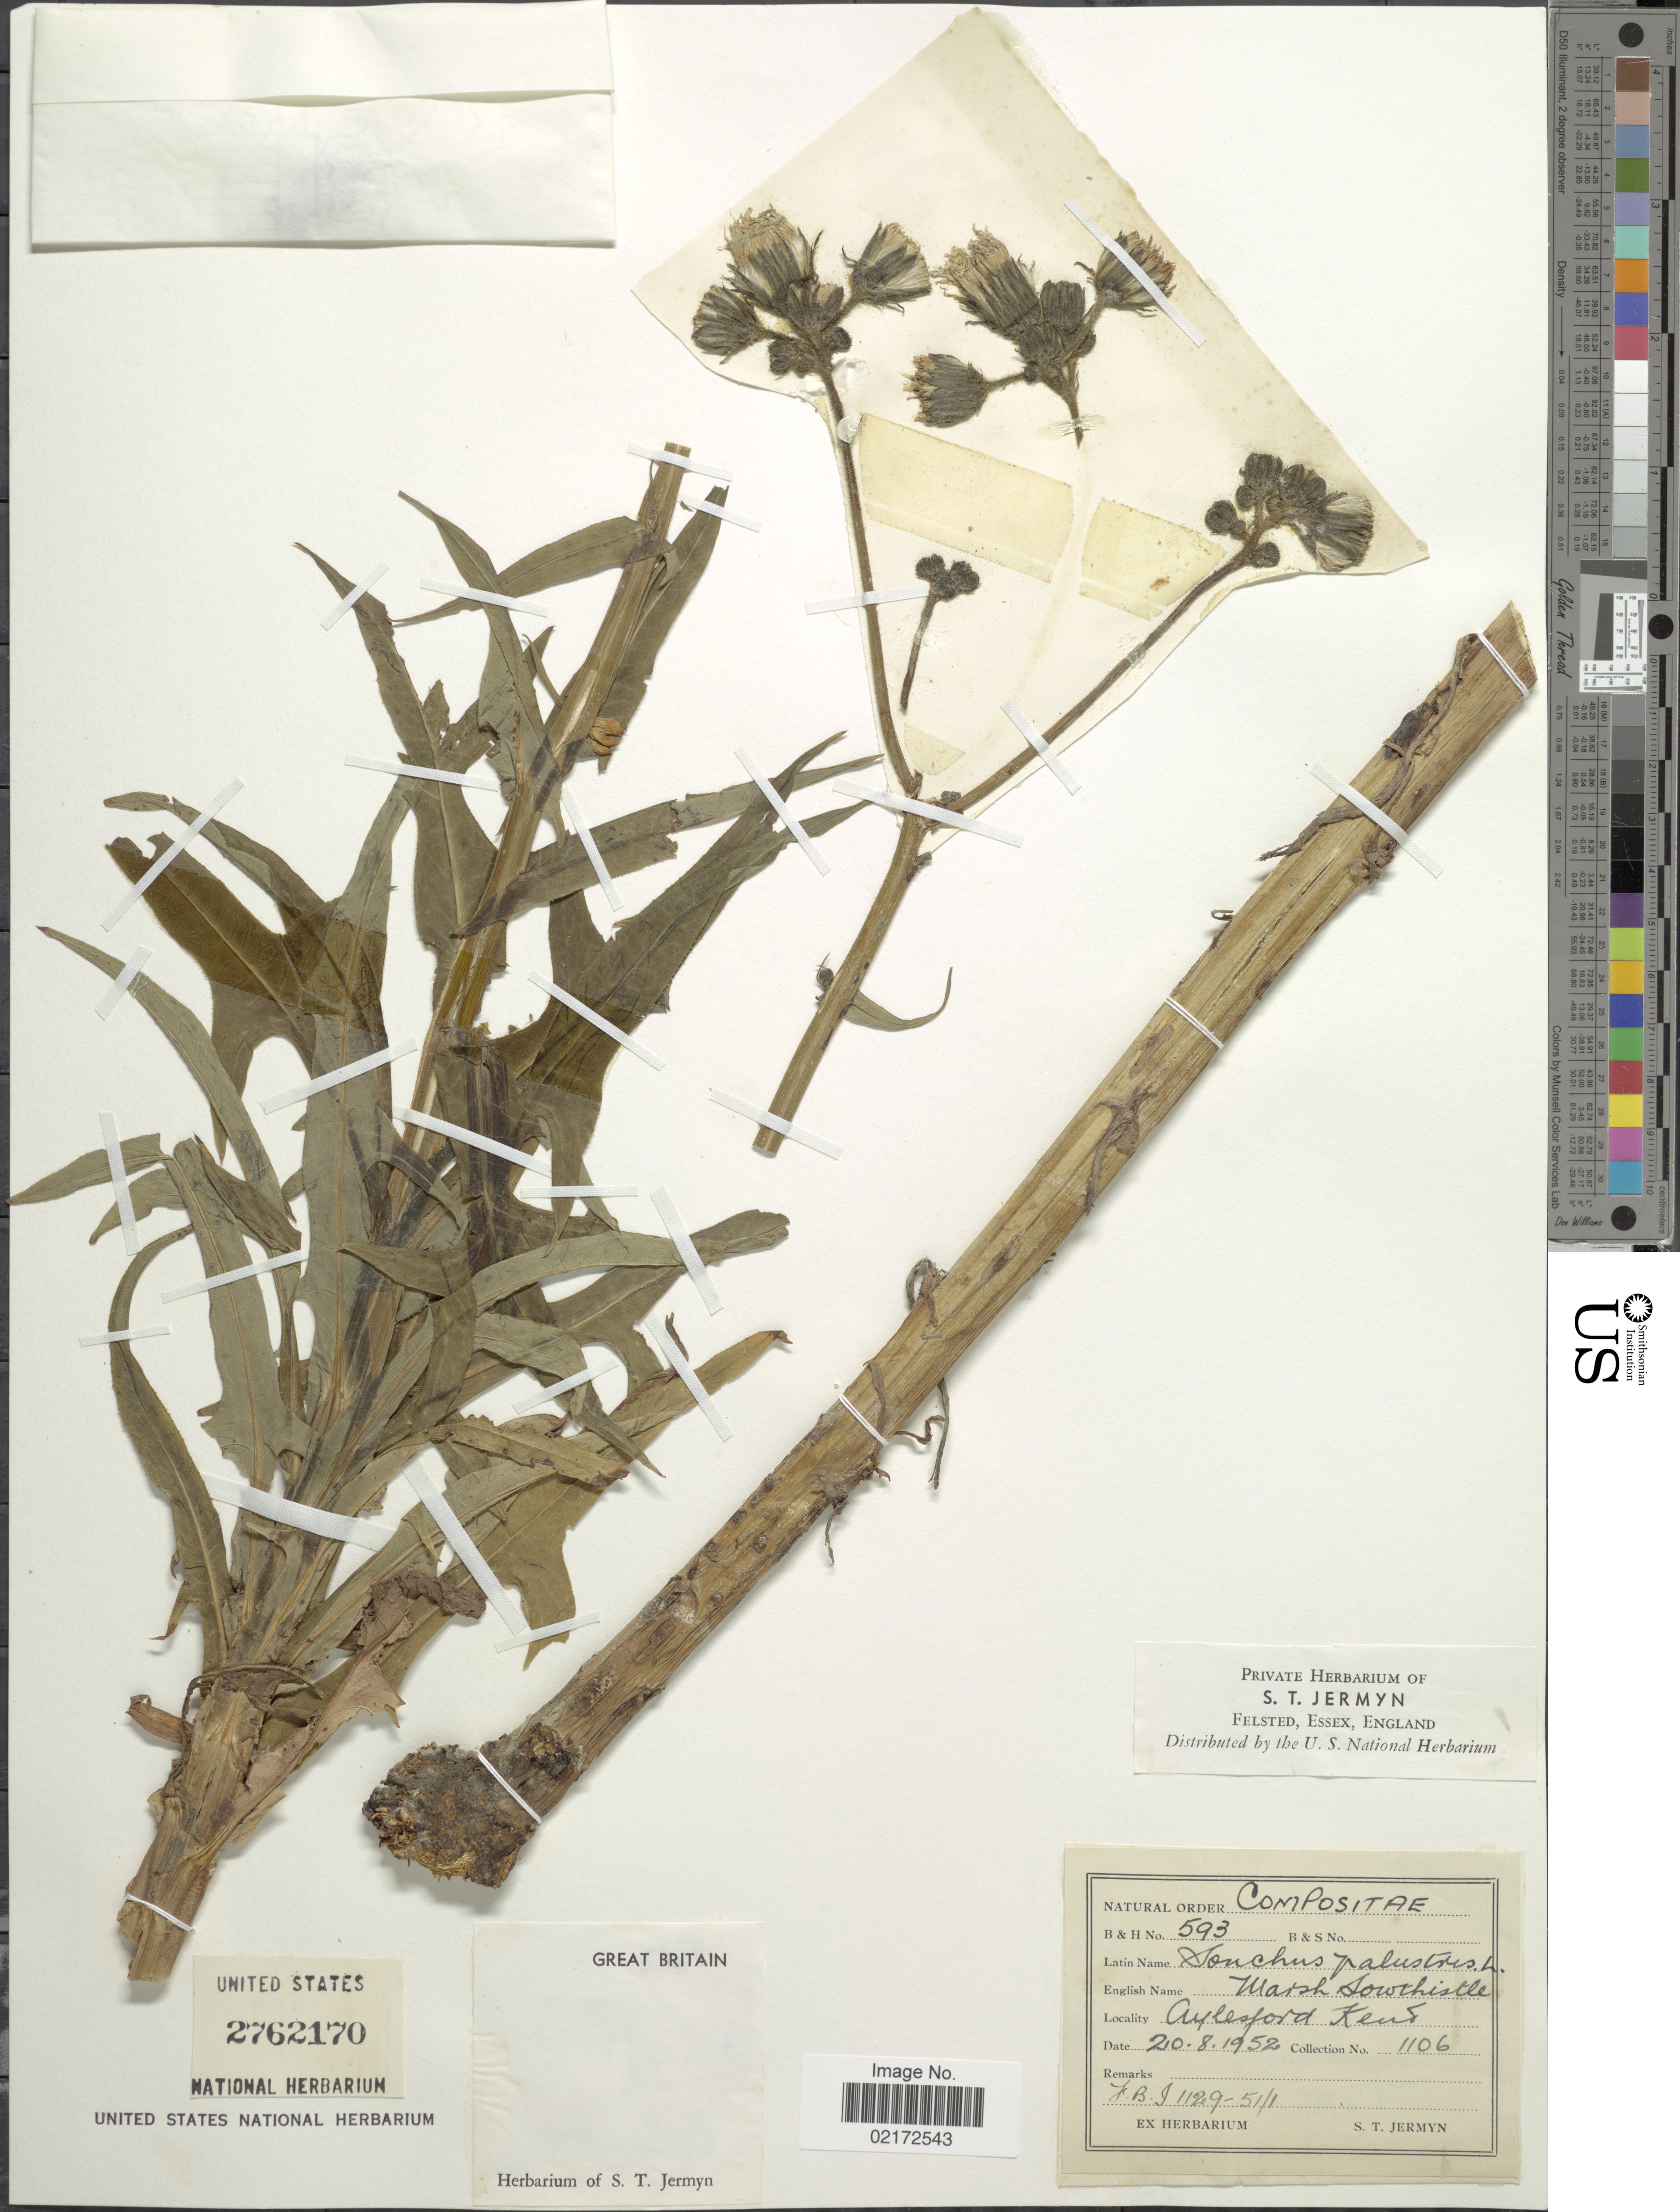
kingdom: Plantae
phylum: Tracheophyta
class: Magnoliopsida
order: Asterales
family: Asteraceae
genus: Sonchus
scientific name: Sonchus palustris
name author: L.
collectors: S. Jermyn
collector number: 1106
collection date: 1952-08-20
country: United Kingdom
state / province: England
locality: Great Britain. Felsted, Essex, England. Aylesford Kent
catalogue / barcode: US 2762170